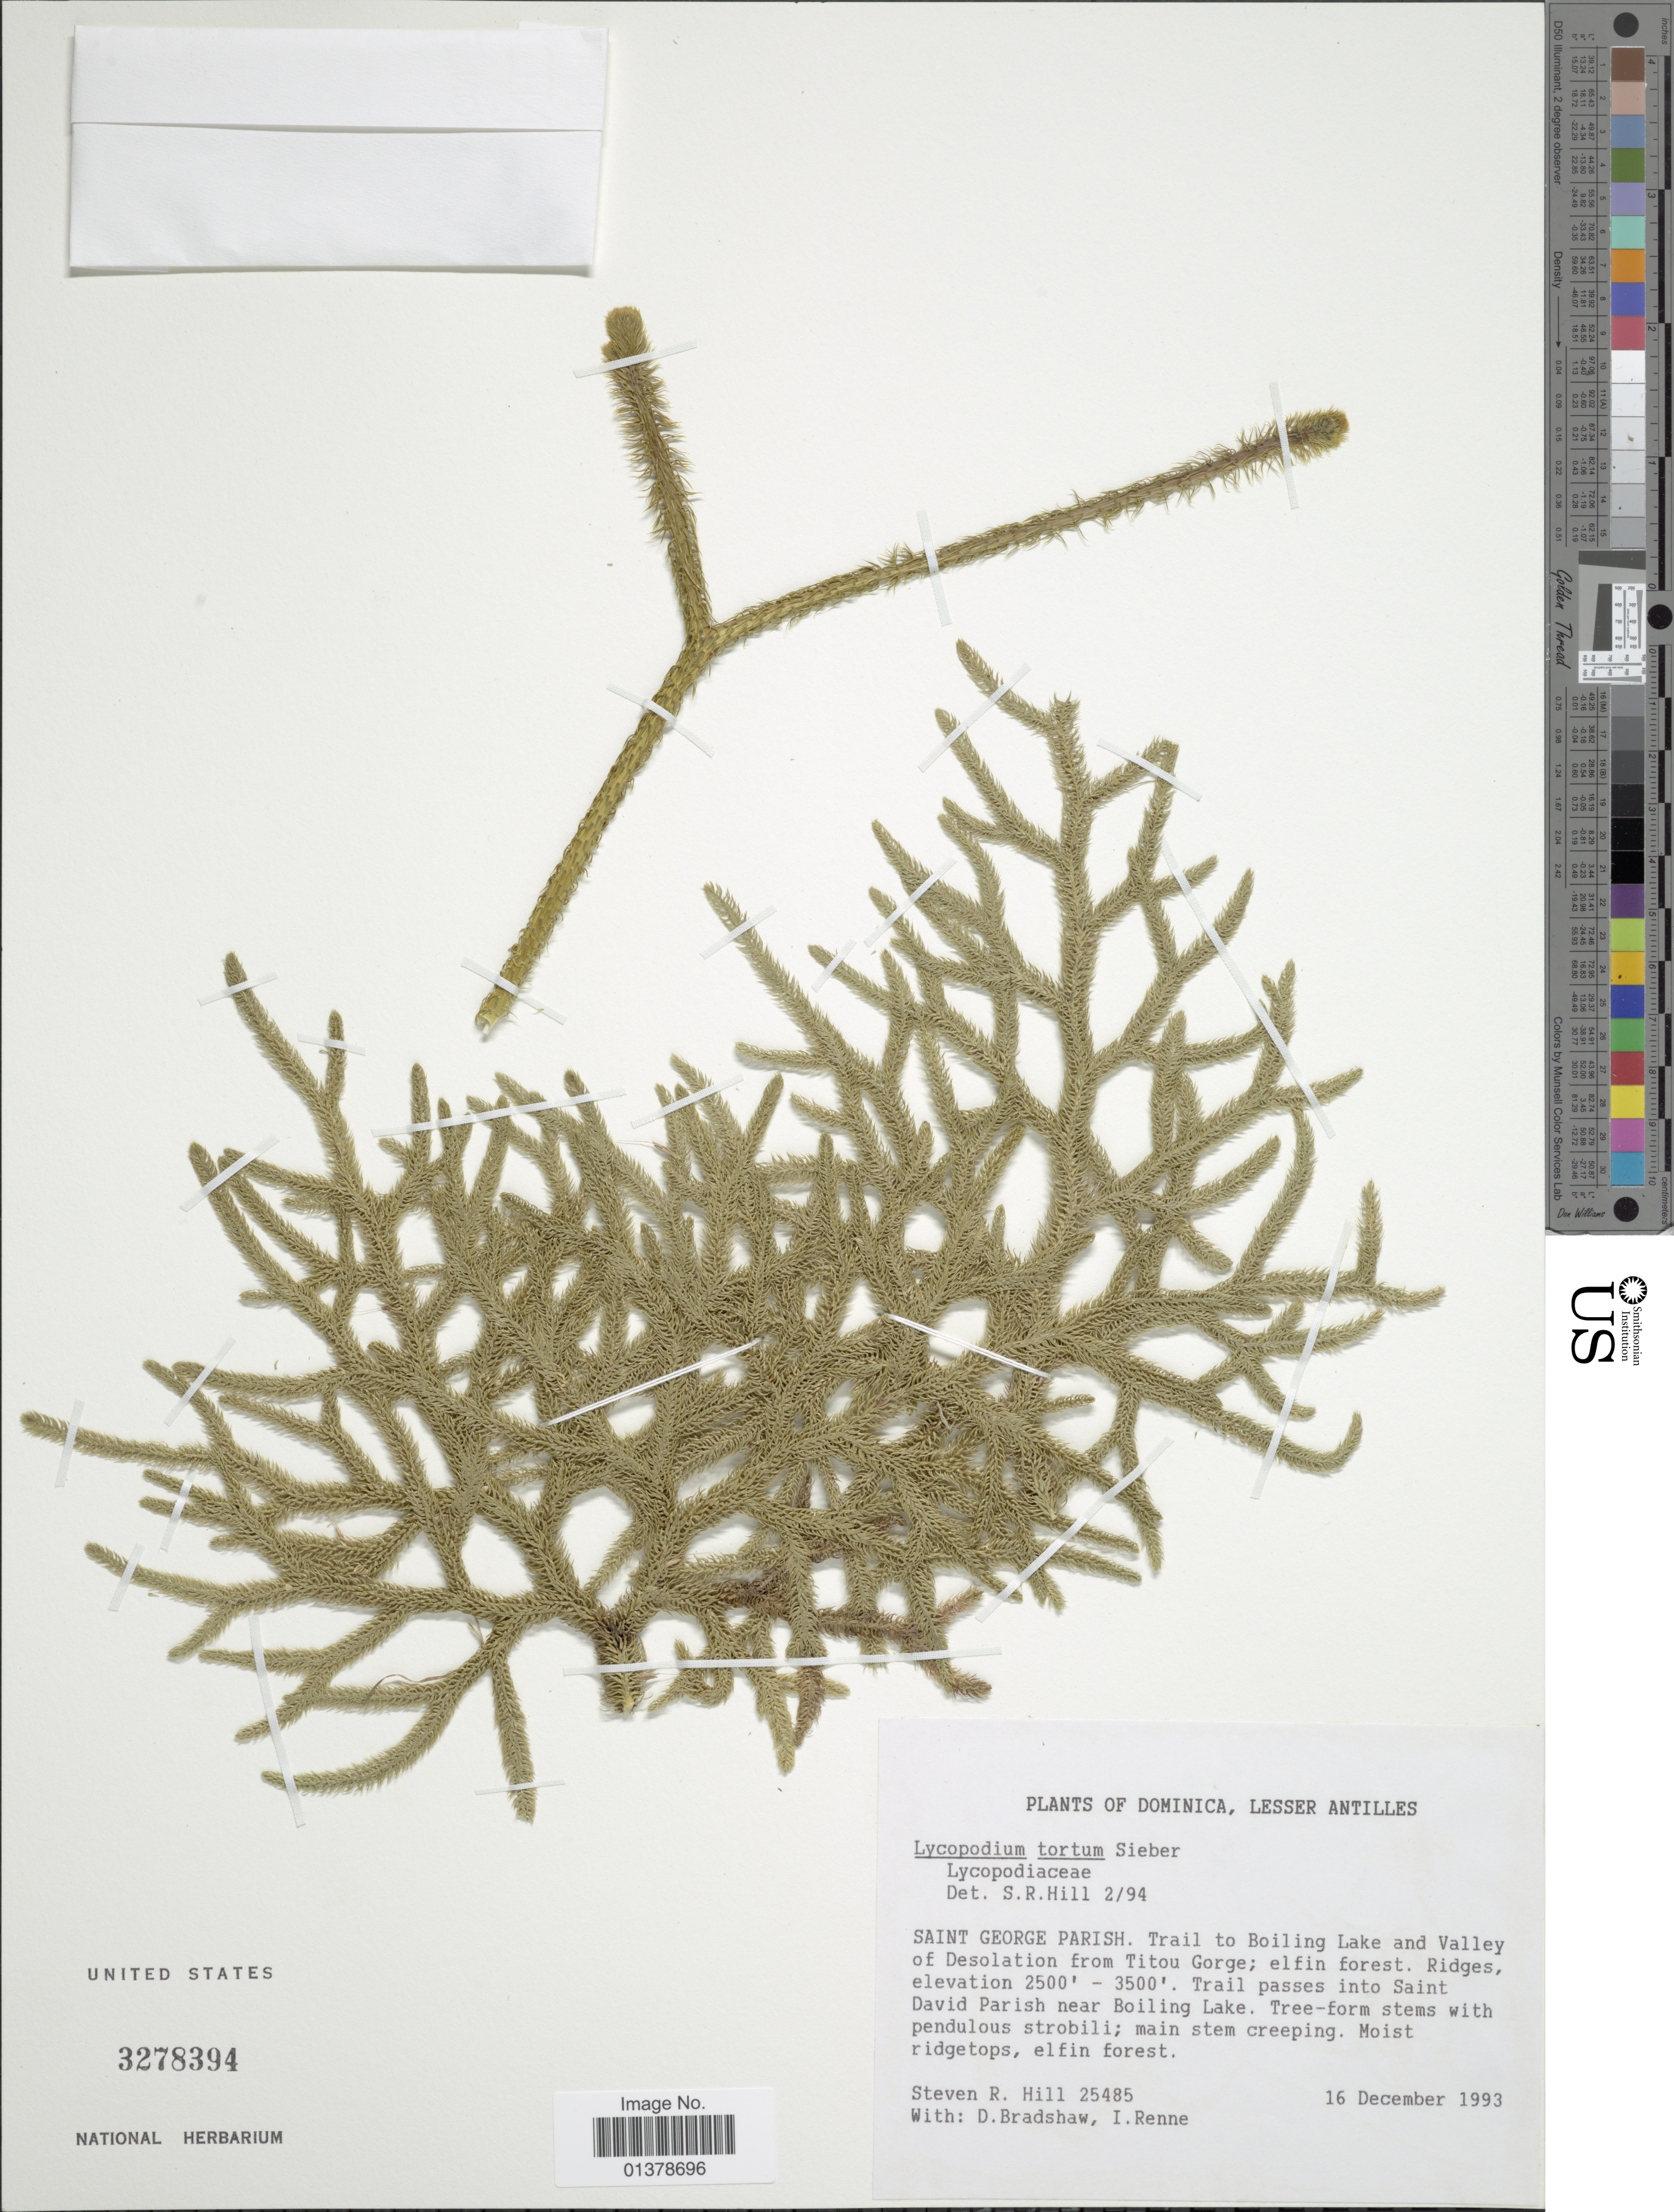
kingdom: Plantae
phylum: Tracheophyta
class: Lycopodiopsida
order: Lycopodiales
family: Lycopodiaceae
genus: Palhinhaea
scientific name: Palhinhaea torta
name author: (Sieber ex Underw. & F.E. Lloyd) Christenh.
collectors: S. R. Hill, D. Bradshaw & I. Renne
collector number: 25485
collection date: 1993-12-16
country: Dominica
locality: Lesser Antilles, Saint George Parish, Trail to Boiling Lake and Valley of Desolation from TItou Gorge, elfin forest, trail passes into Saint David Parish near Boiling Lake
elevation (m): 762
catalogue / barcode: US 3278394